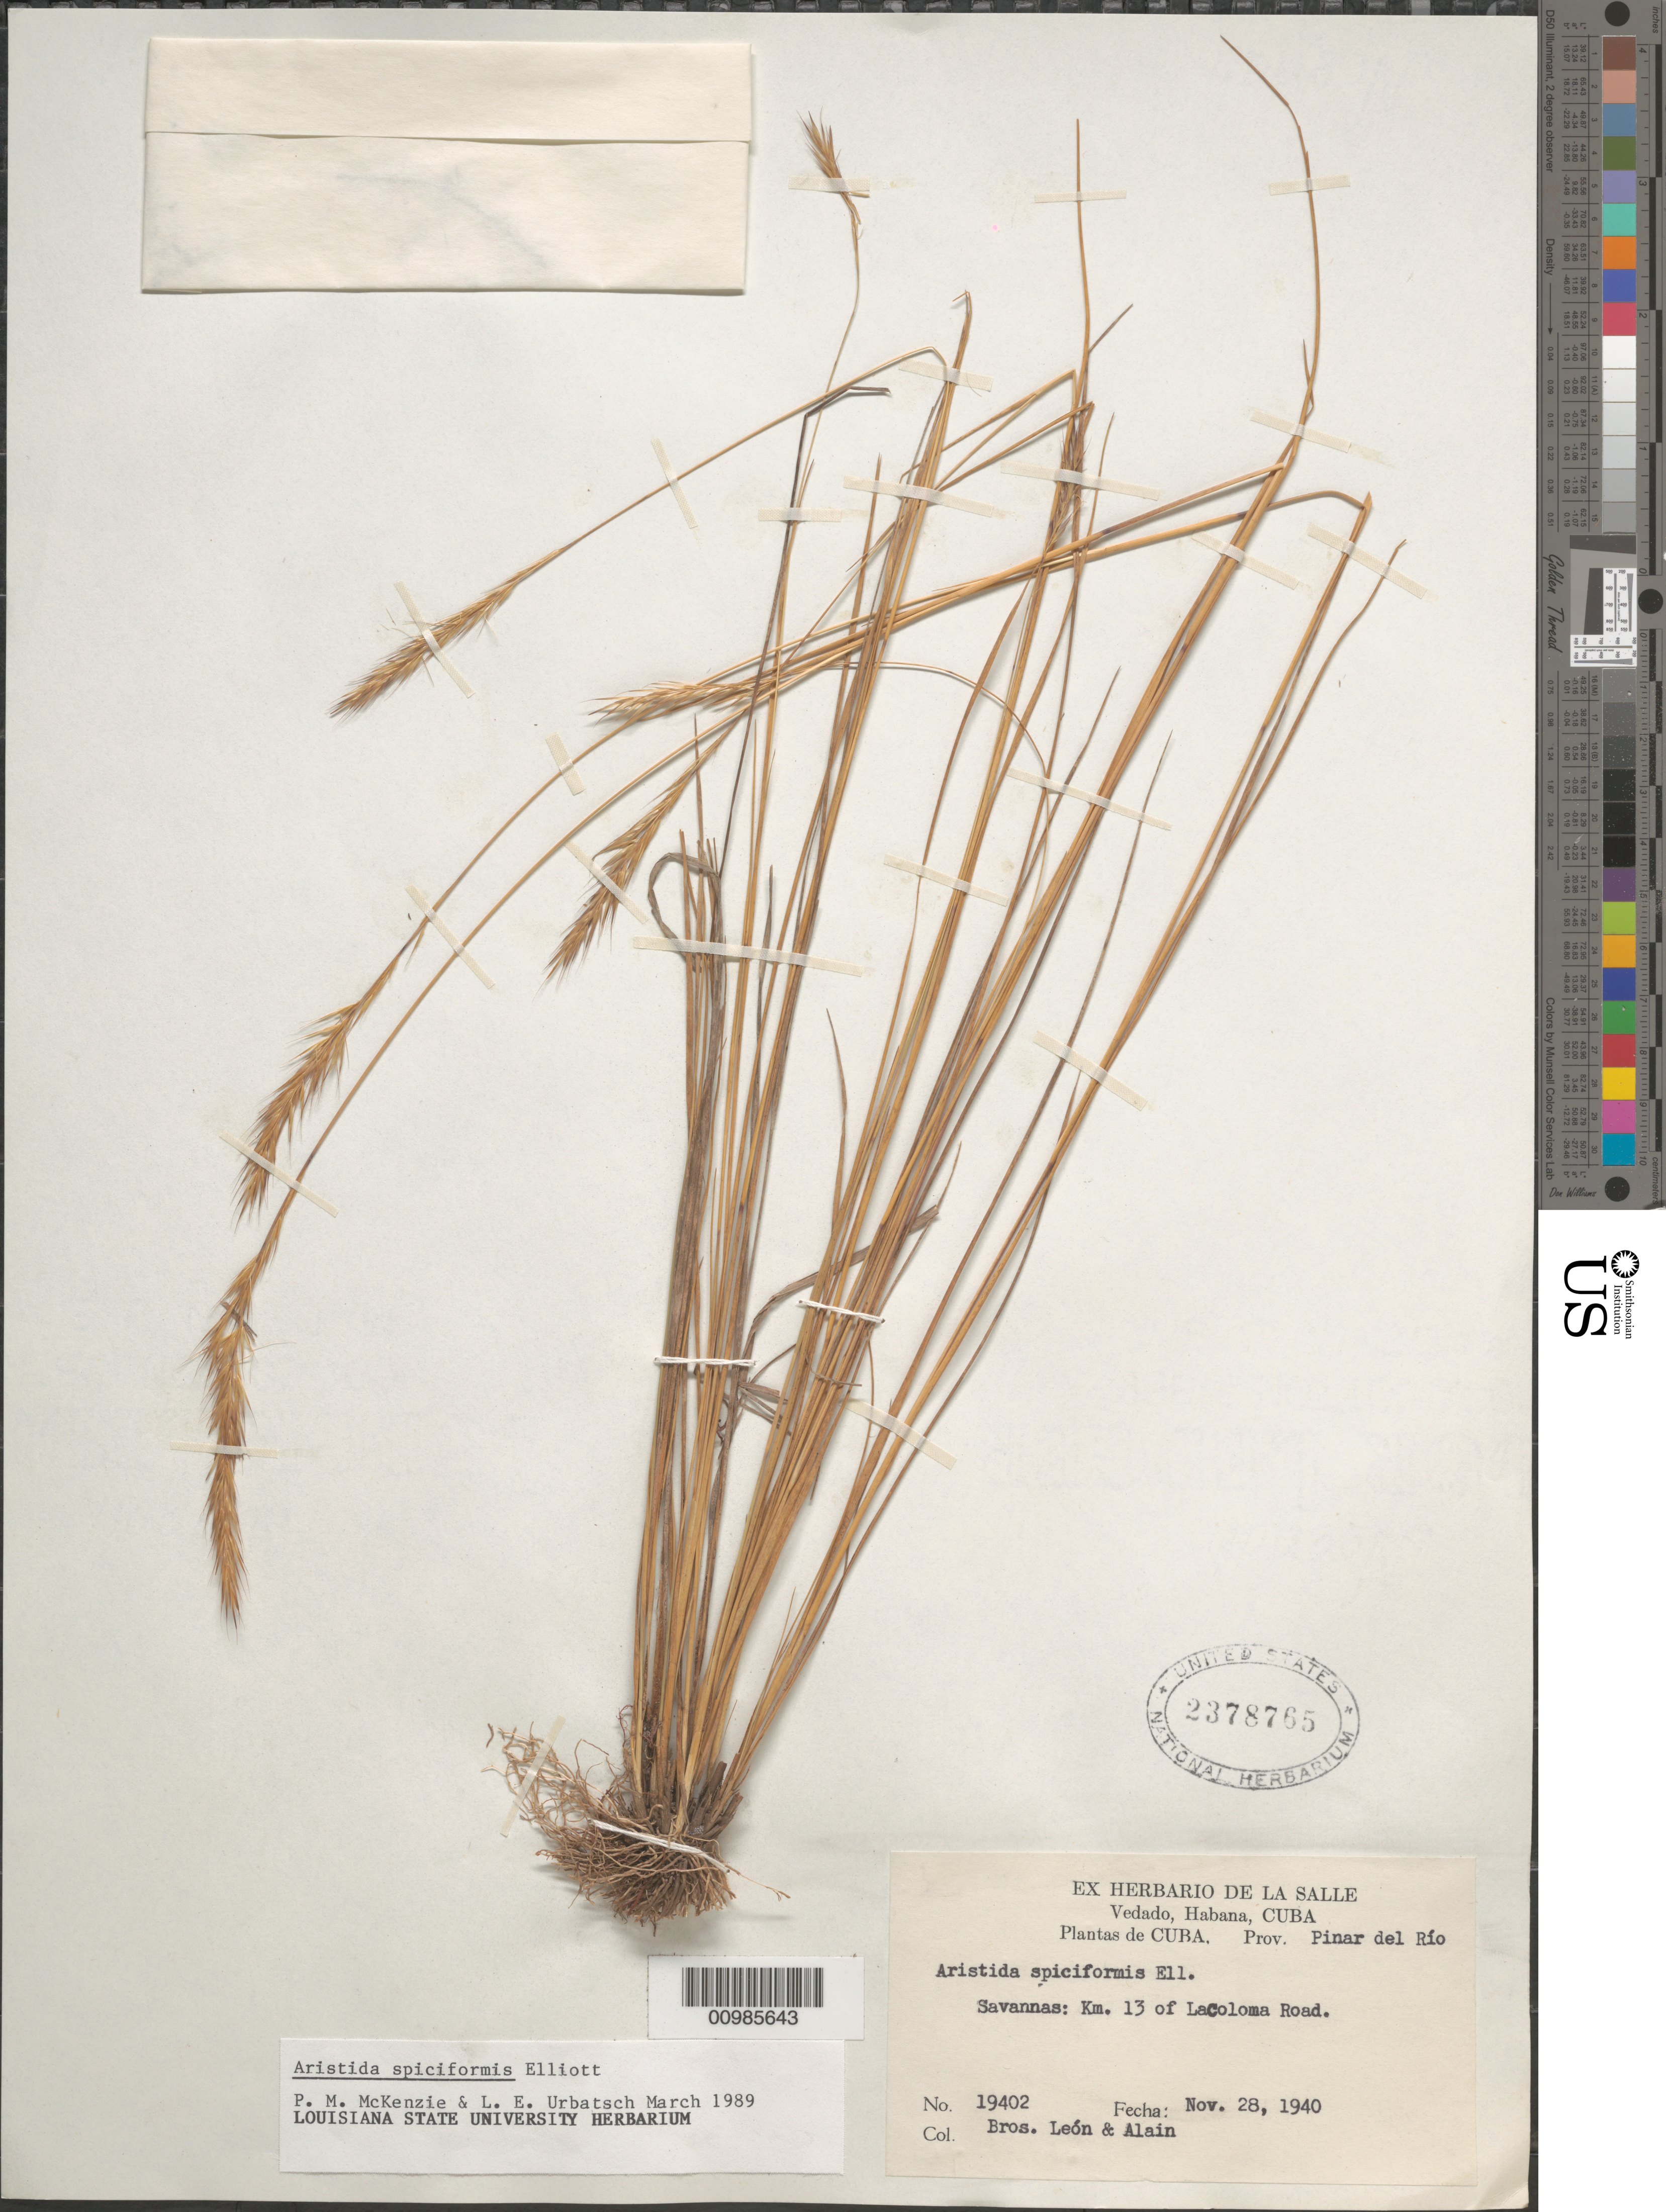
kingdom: Plantae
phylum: Tracheophyta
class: Liliopsida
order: Poales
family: Poaceae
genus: Aristida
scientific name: Aristida spiciformis subsp. spiciformis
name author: Elliott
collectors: Bro. León & A. H. Liogier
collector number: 19402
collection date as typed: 28 Nov 1940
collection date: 1940-11-28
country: Cuba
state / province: Pinar del Rio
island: Cuba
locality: km 13 of La Coloma Road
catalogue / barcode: US 2378765